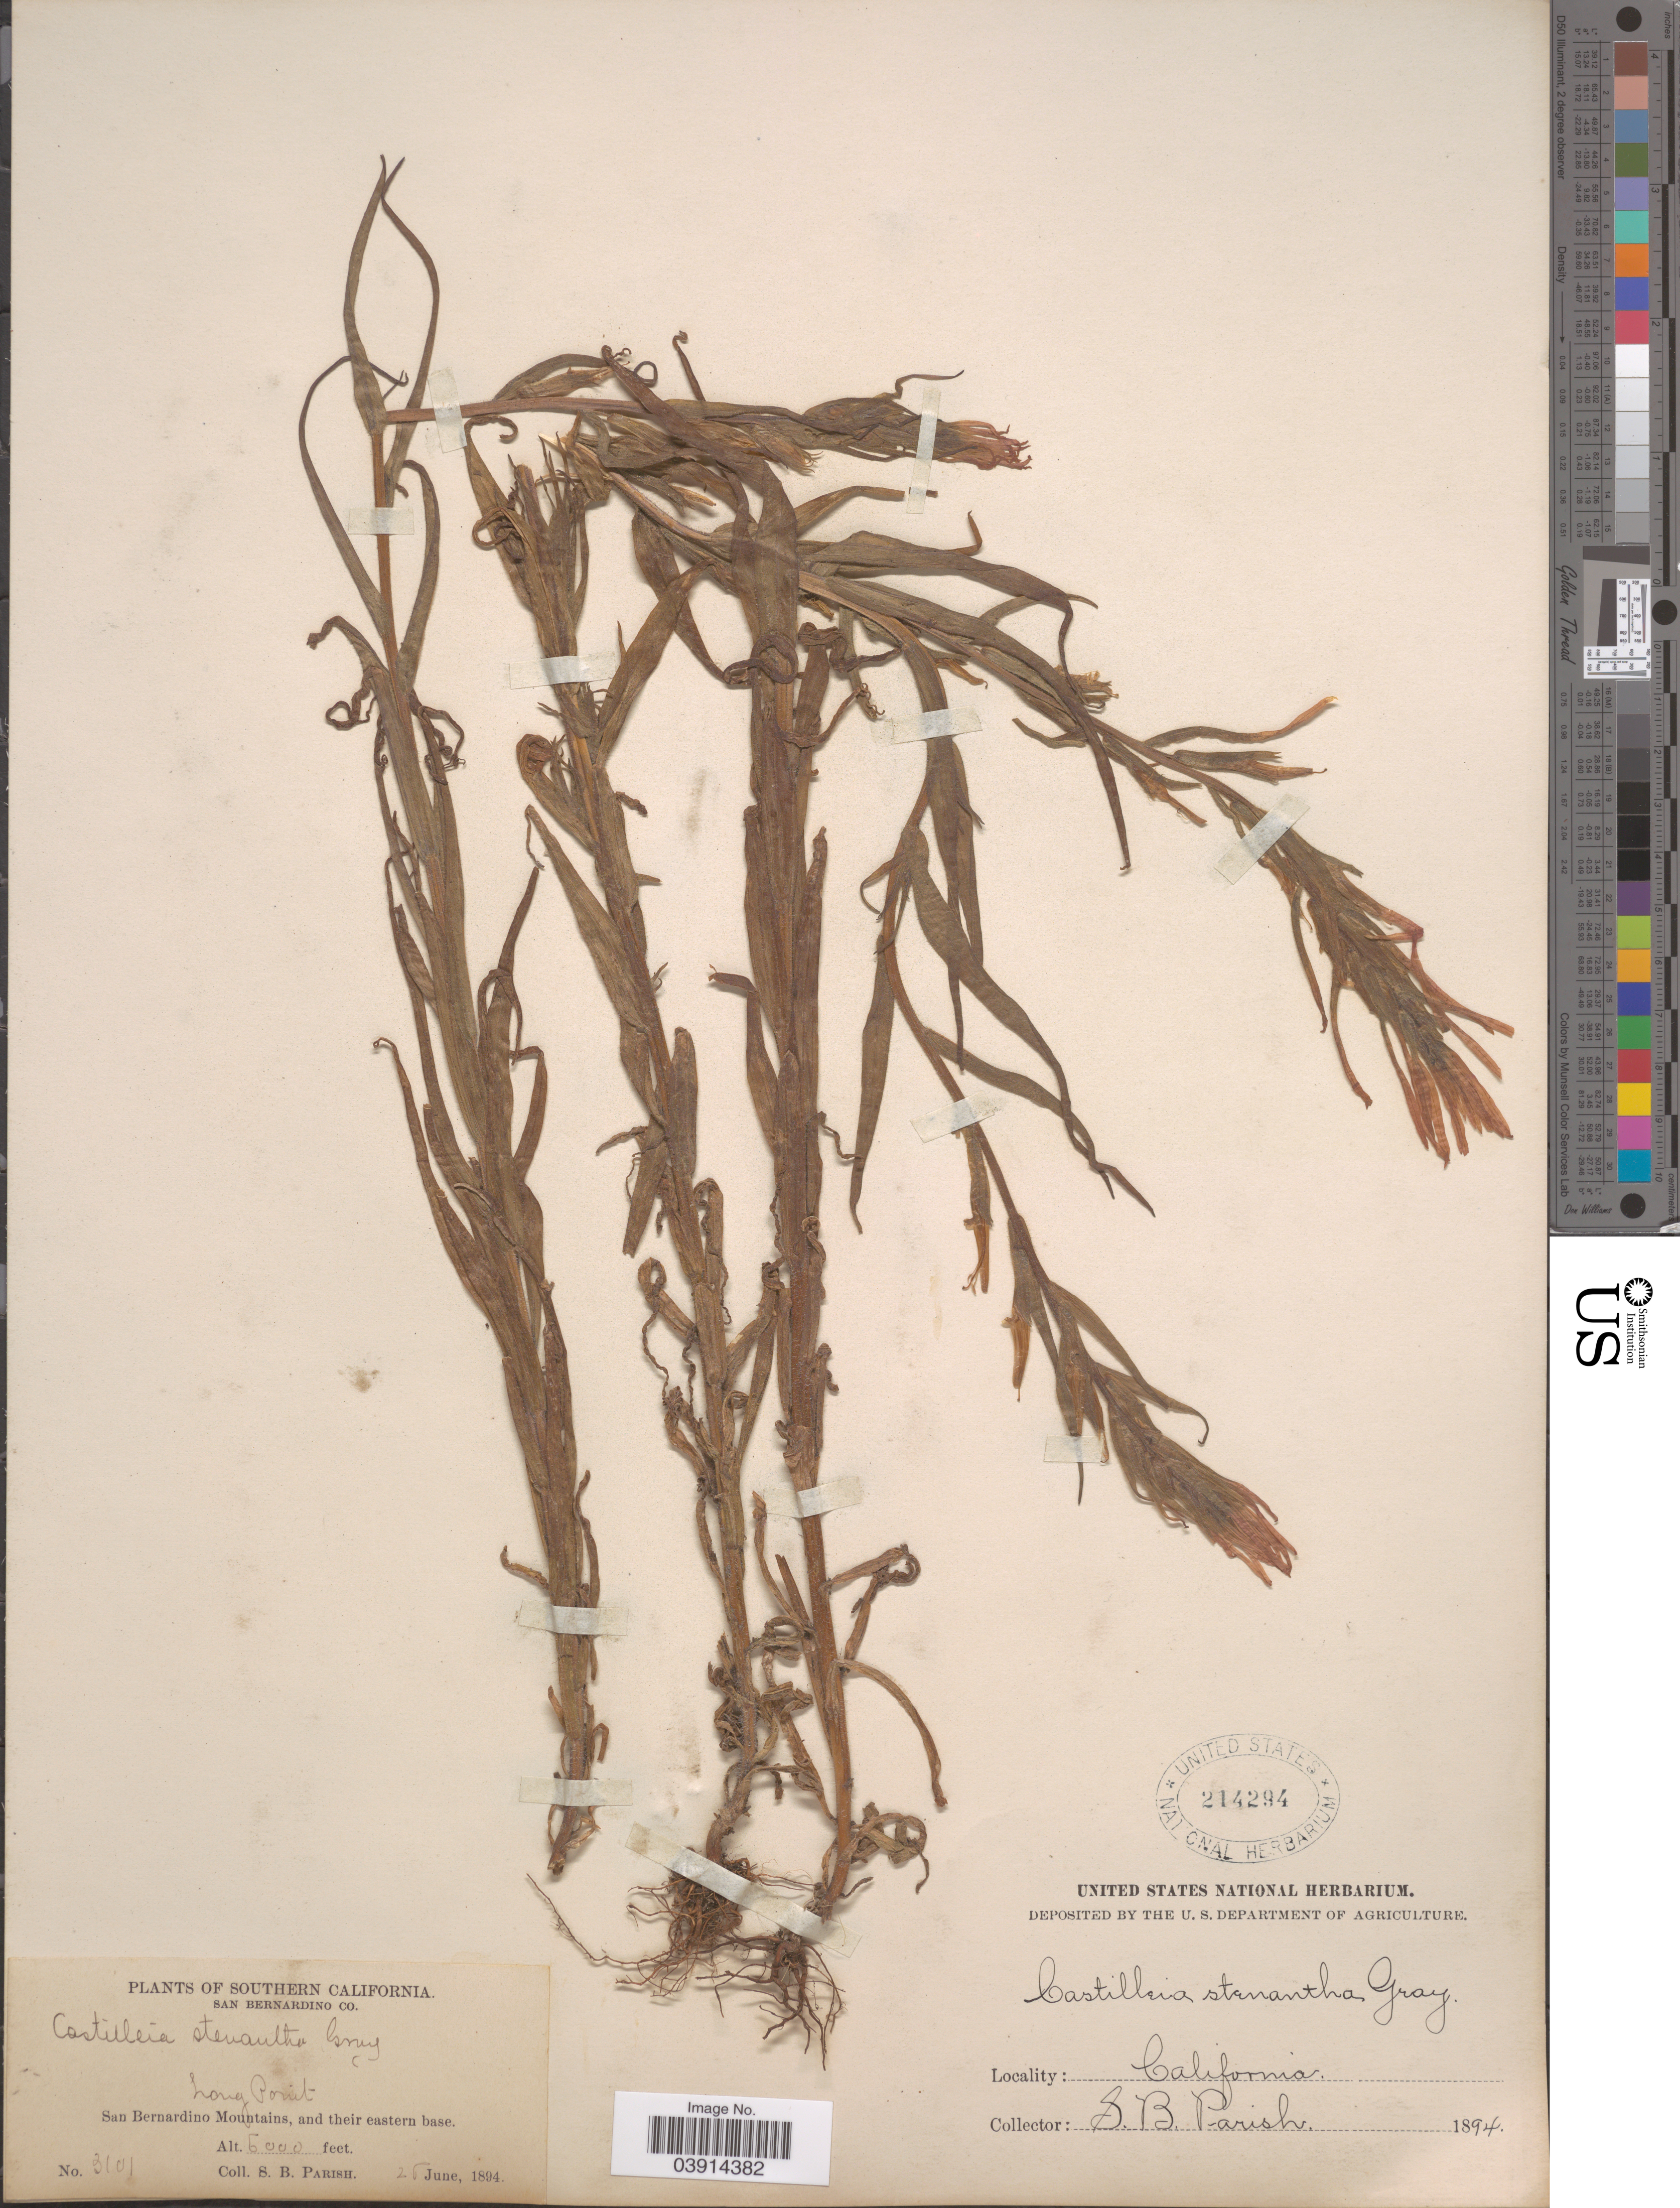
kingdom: Plantae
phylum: Tracheophyta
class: Magnoliopsida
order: Lamiales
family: Orobanchaceae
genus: Castilleja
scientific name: Castilleja stenantha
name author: A. Gray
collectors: S. B. Parish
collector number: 3101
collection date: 1894-06-25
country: United States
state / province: California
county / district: San Bernardino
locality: Southern California. Long Point. San Bernardino Co. Long Point. San Bernardino Mountains, and their eastern base.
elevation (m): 1524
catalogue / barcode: US 214294